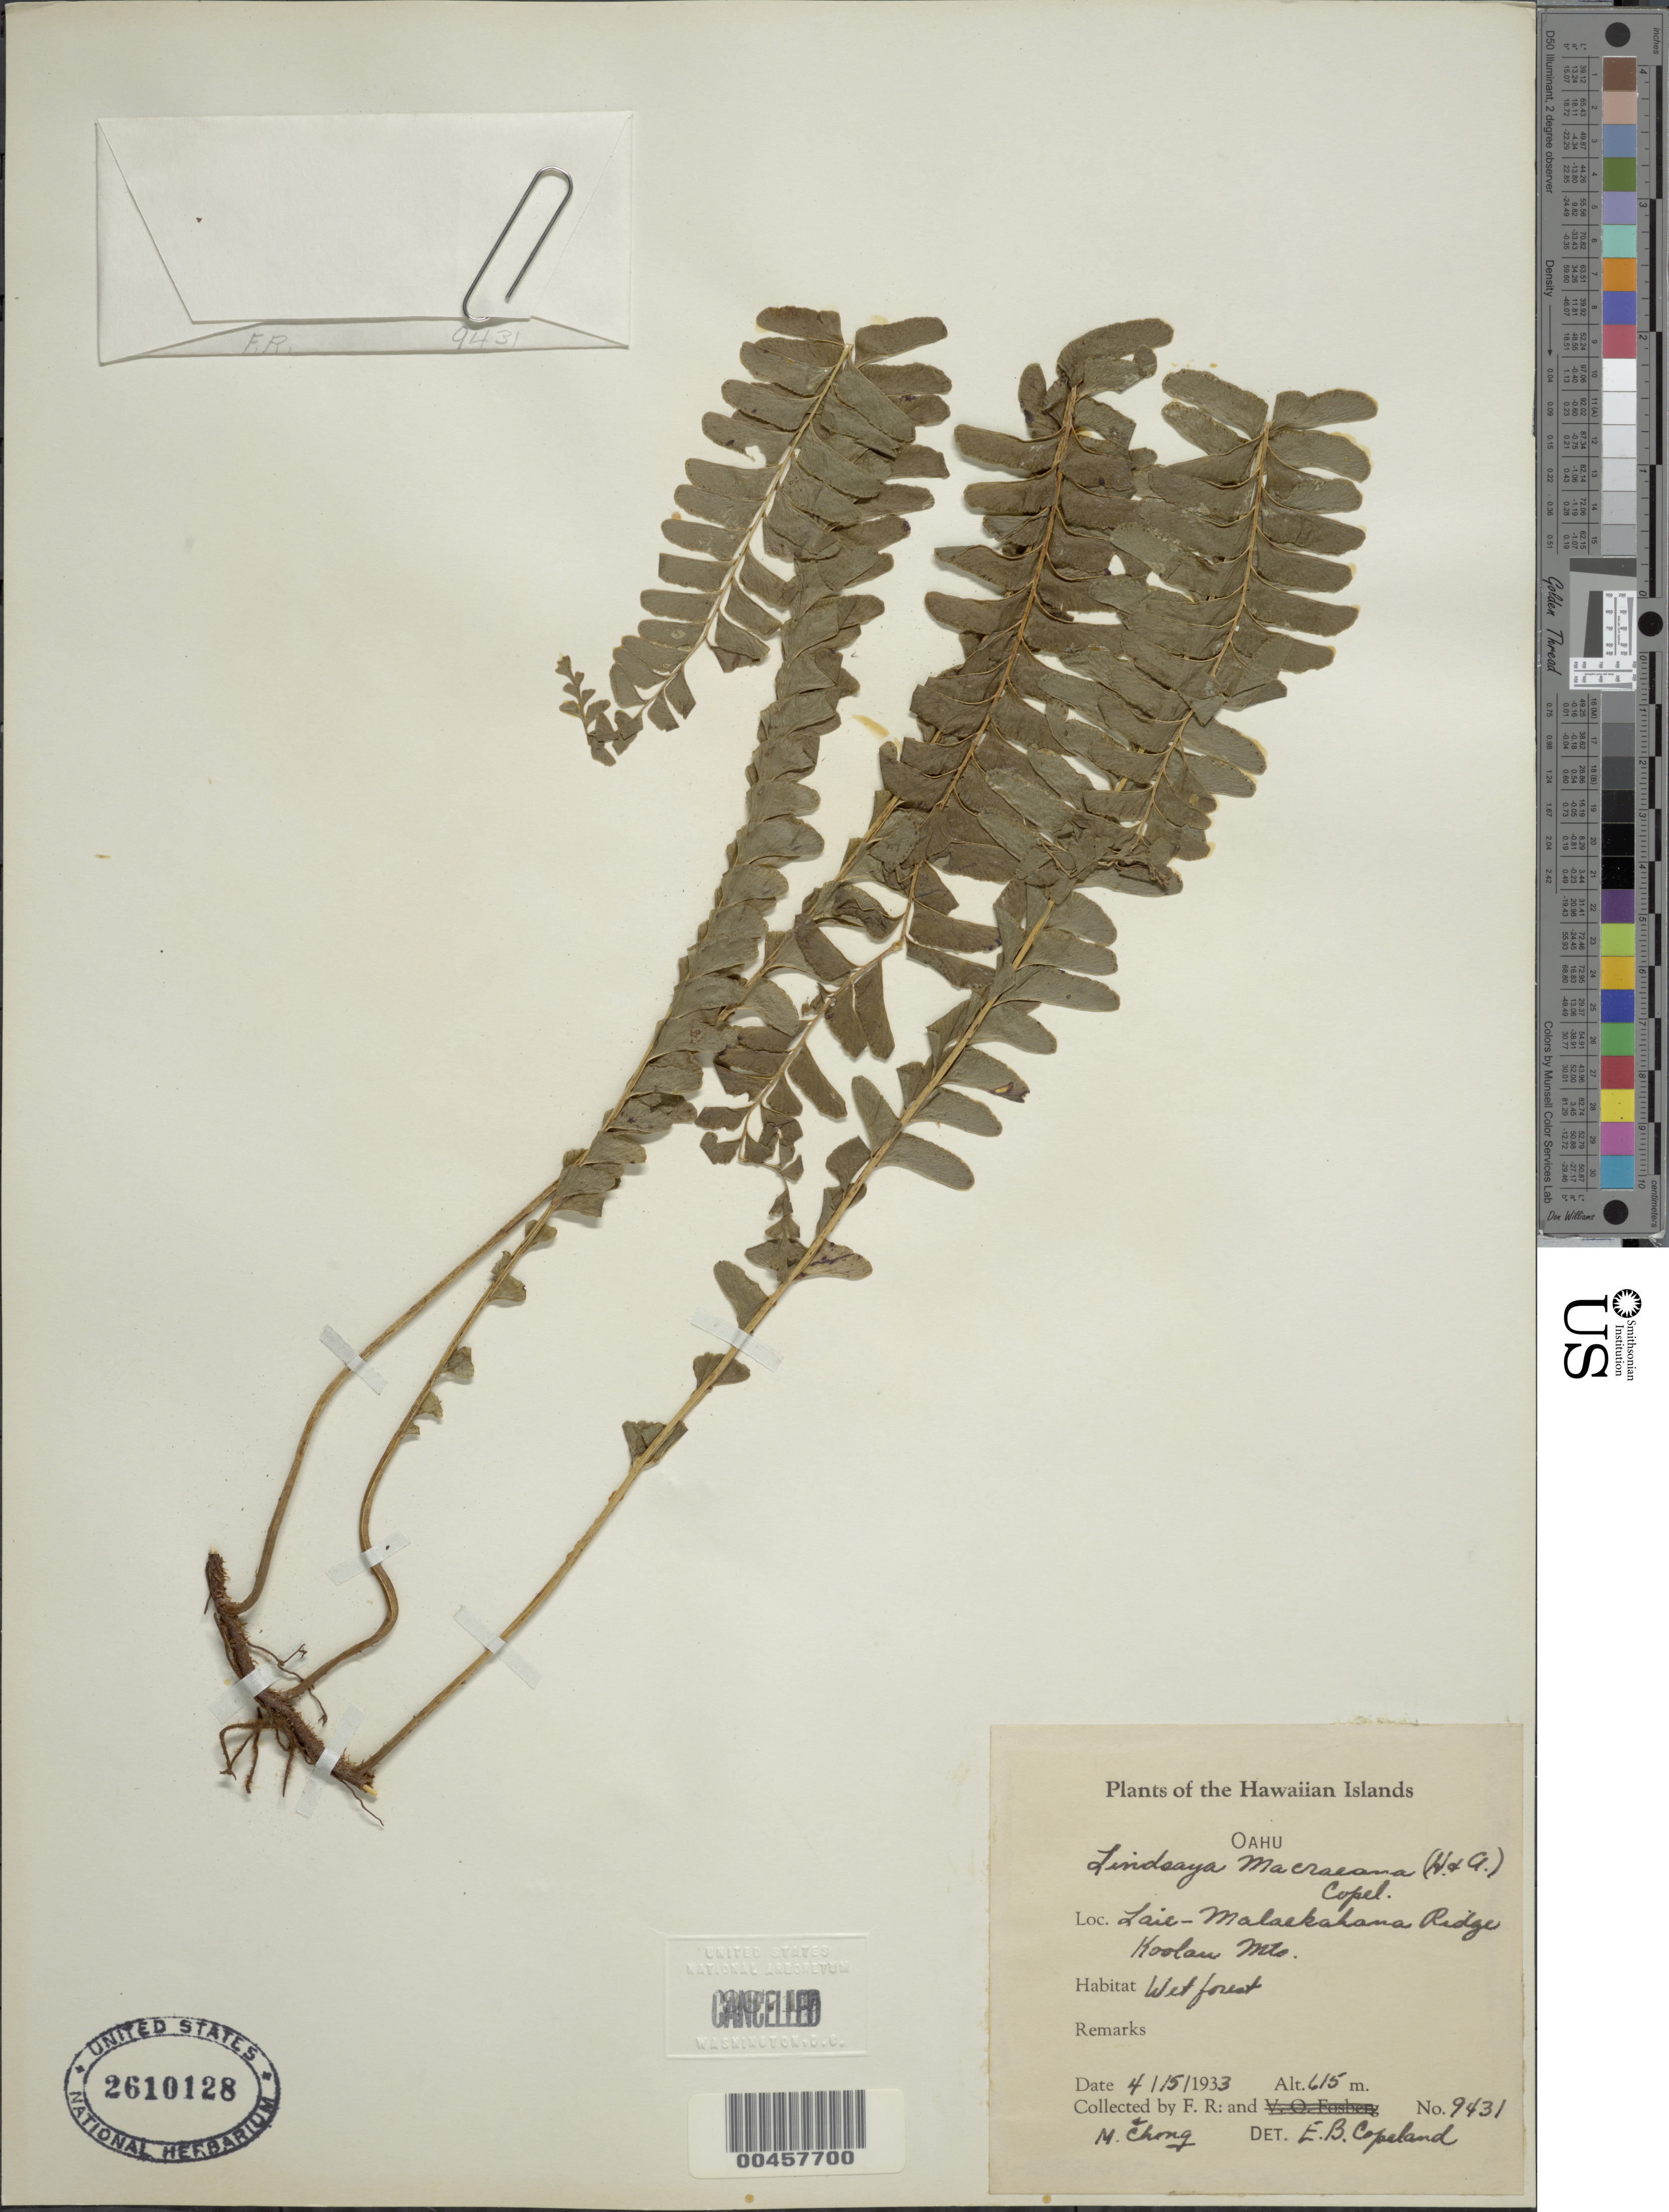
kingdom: Plantae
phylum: Tracheophyta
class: Polypodiopsida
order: Polypodiales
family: Lindsaeaceae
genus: Lindsaea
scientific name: Lindsaea repens var. macraeana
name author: (Hook. & Arn.) Mett. ex Kuhn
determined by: Copeland, E. B.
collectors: F. R. Fosberg & M. Chong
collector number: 9431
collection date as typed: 15 Apr 1933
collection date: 1933-04-15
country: United States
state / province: Hawaii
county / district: Honolulu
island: Oahu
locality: Laie - Malaekahana Ridge, Koolau Mts.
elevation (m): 615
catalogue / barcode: US 2610128